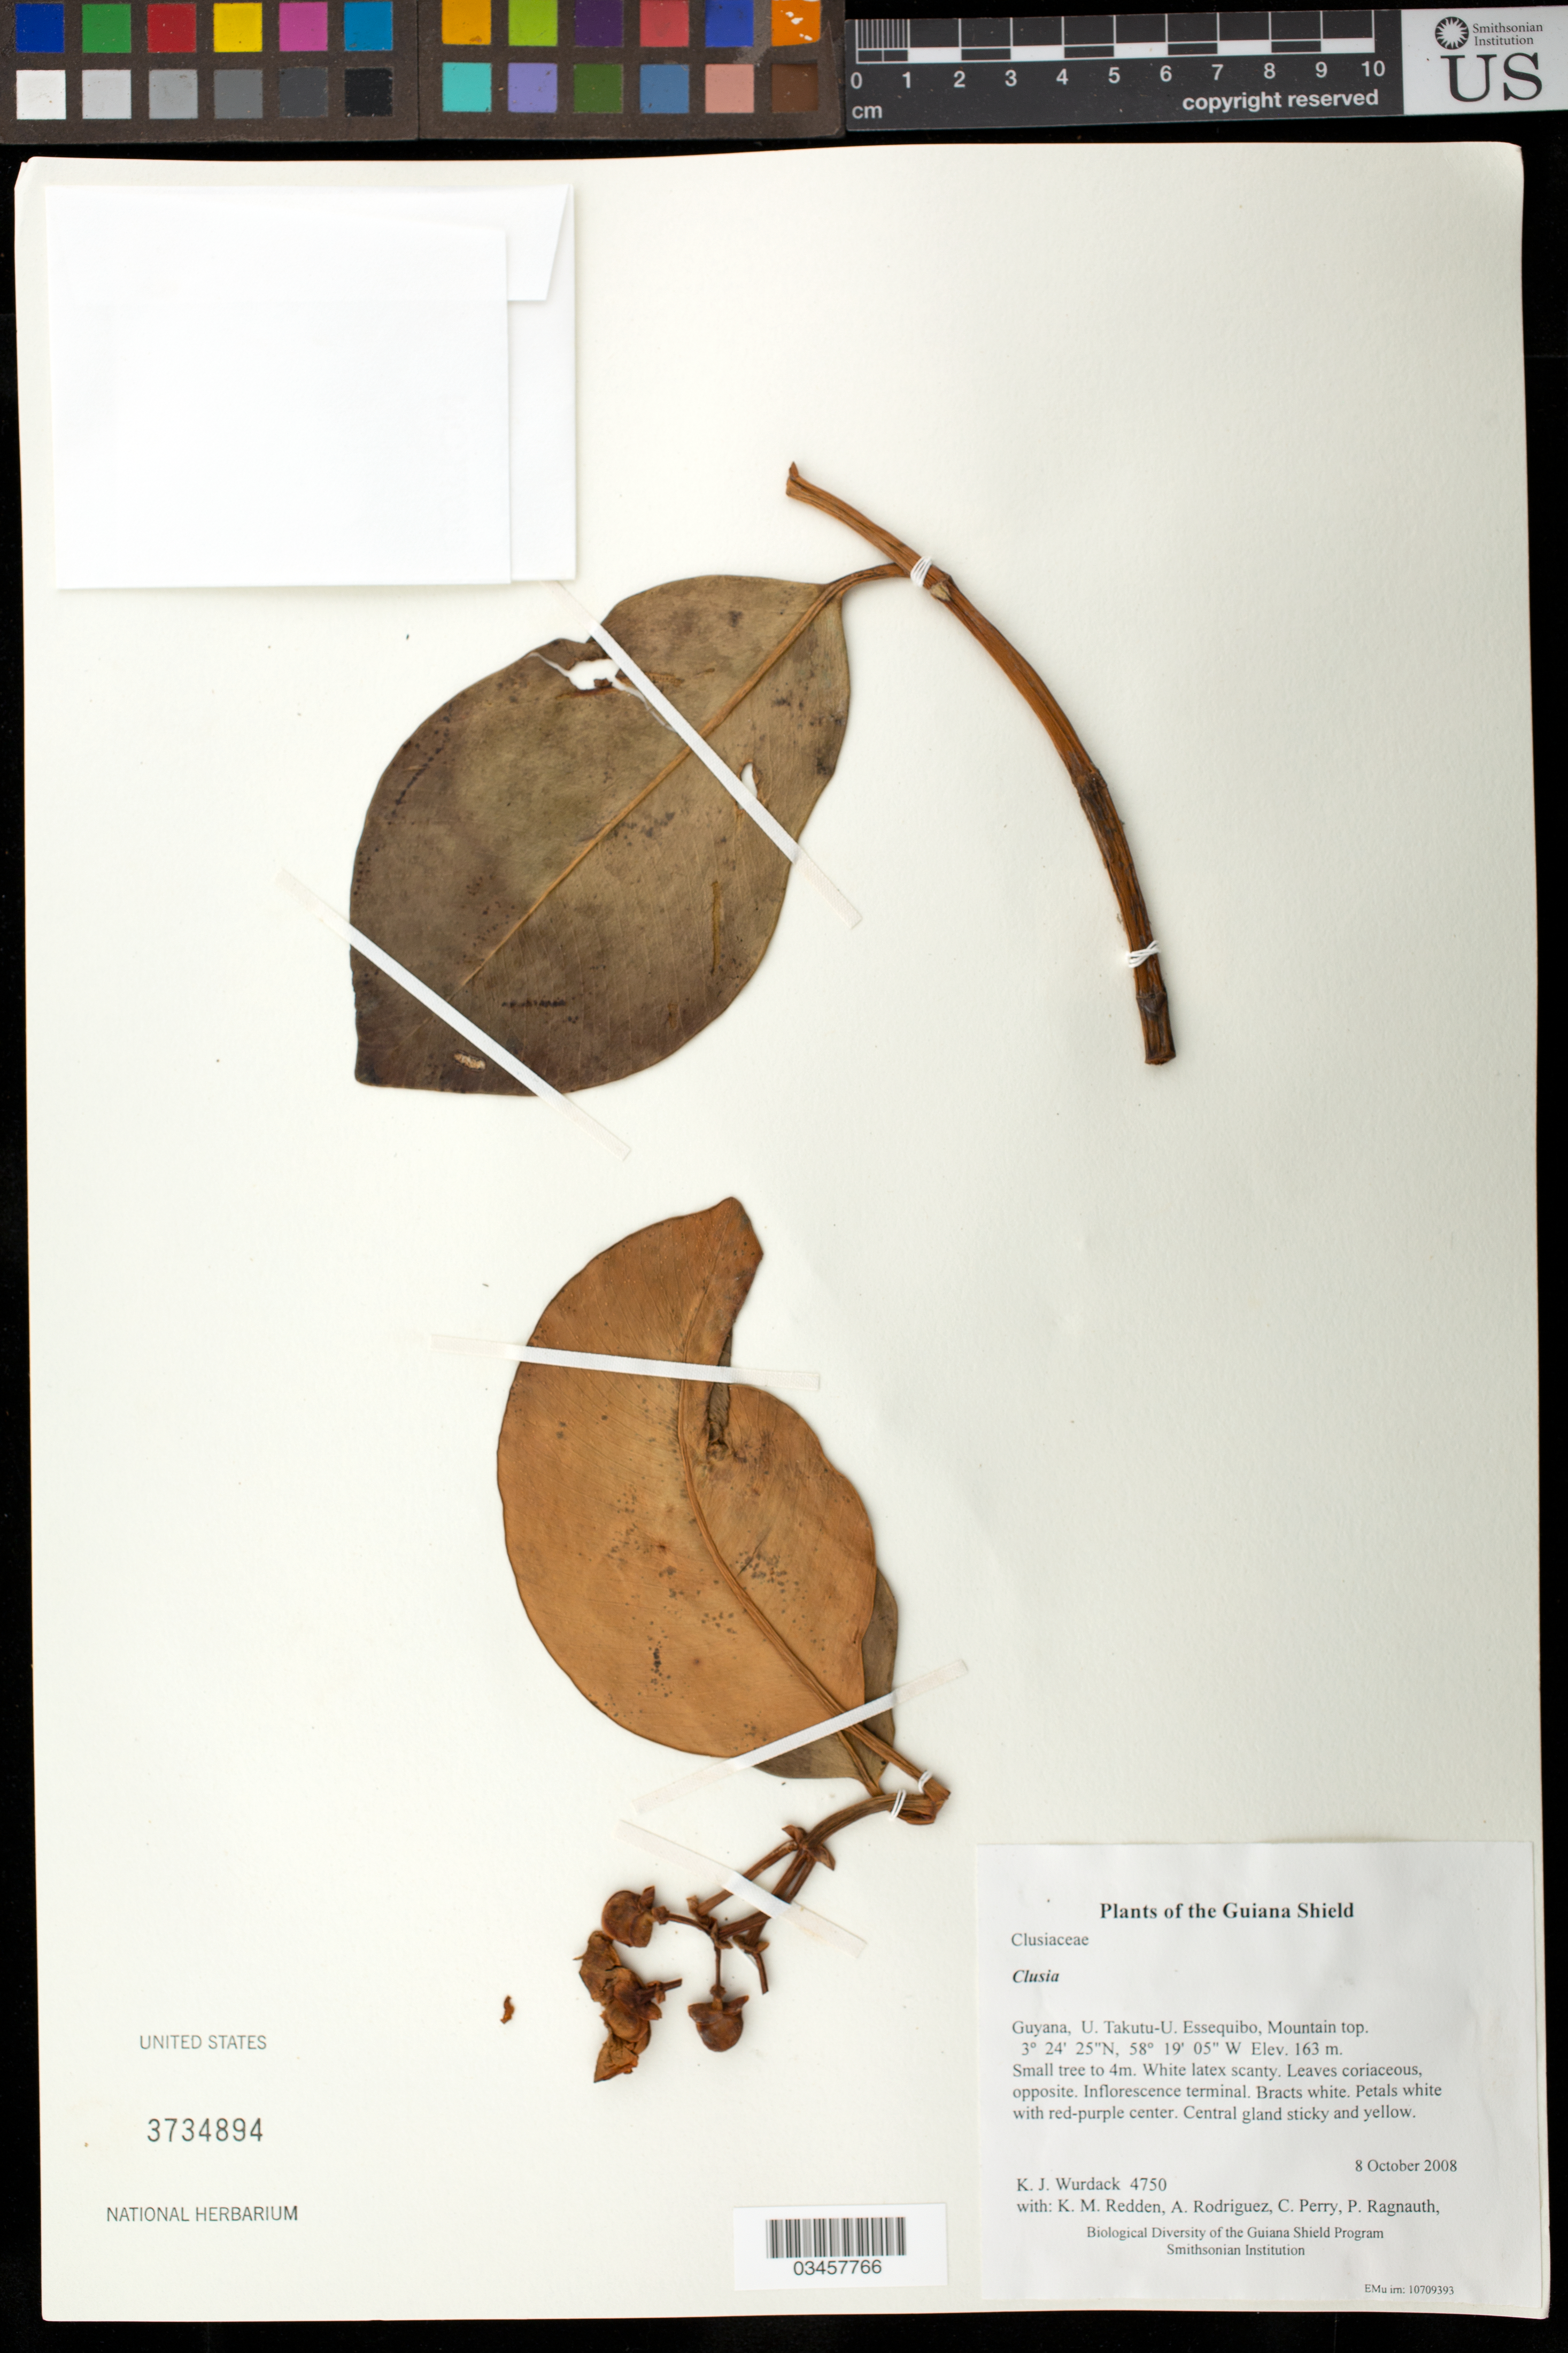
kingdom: Plantae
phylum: Tracheophyta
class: Magnoliopsida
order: Malpighiales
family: Clusiaceae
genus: Clusia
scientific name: Clusia sp.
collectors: K. Wurdack, K. M. Redden, A. Rodriguez, C. Perry, P. Ragnauth, N. John & E. Joseph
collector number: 4750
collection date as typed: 8 October 2008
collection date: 2008-10-08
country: Guyana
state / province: U. Takutu-U. Essequibo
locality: Mountain top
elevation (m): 163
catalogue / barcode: US 3734894